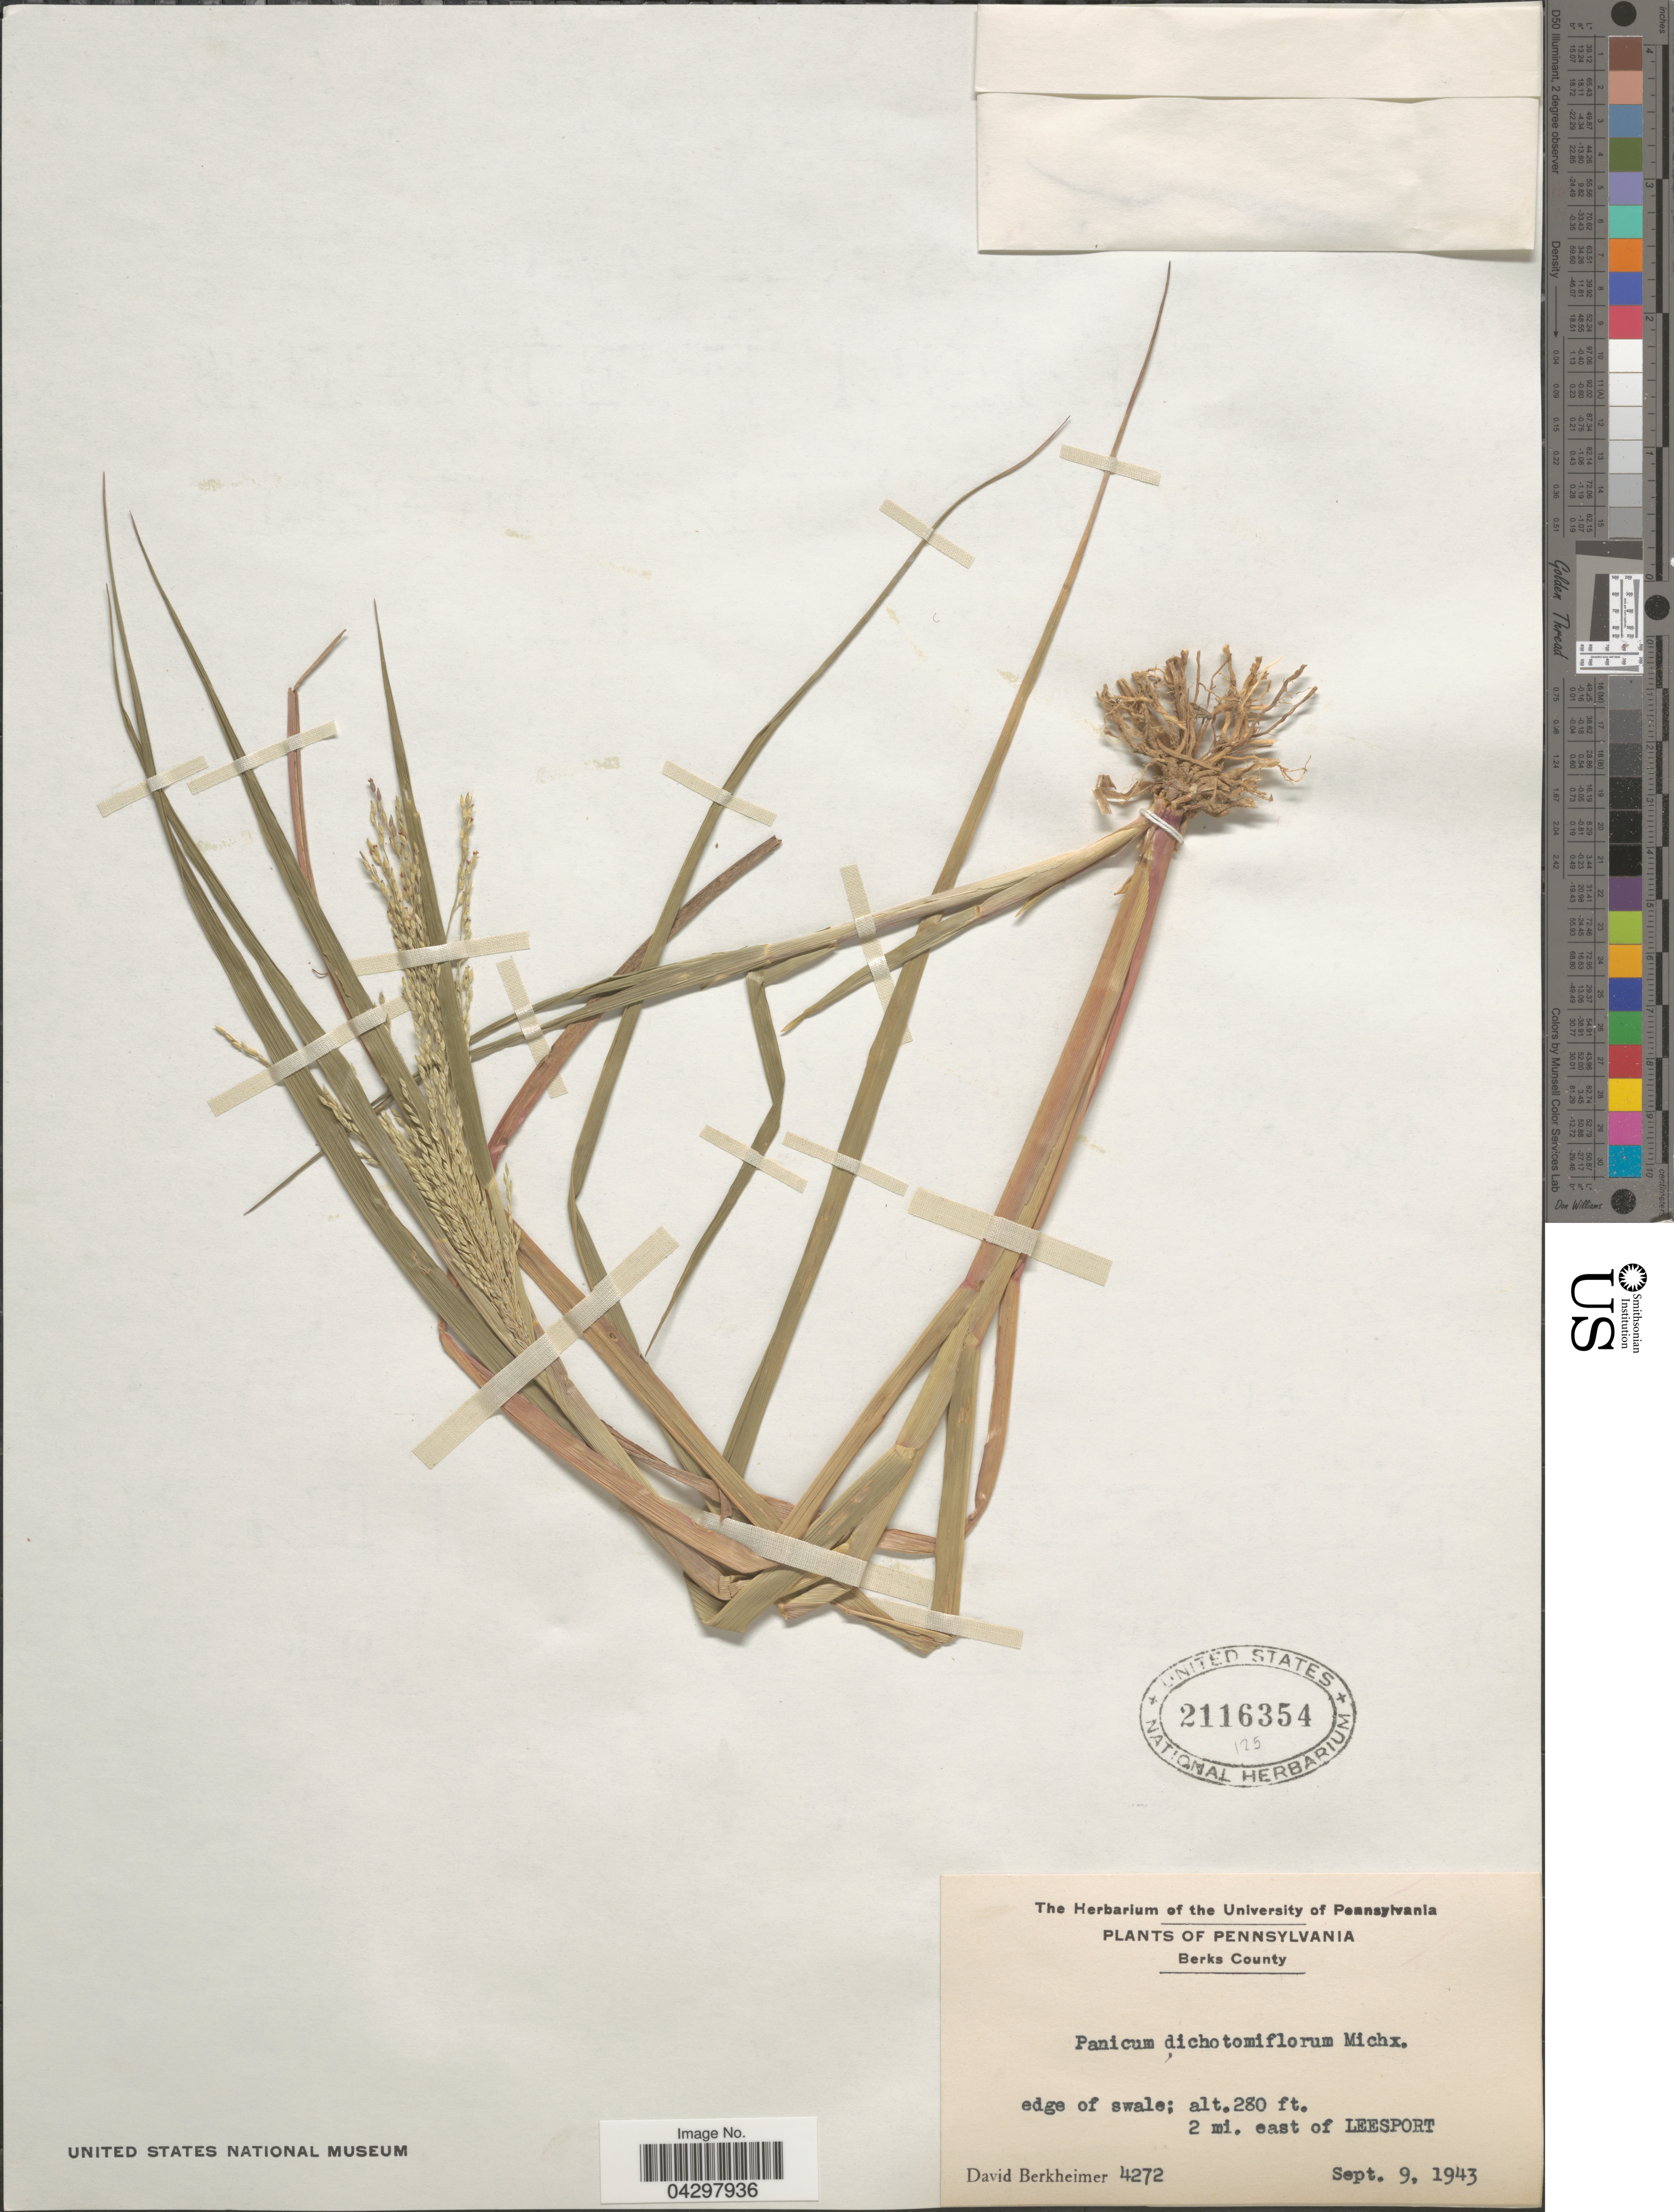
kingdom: Plantae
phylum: Tracheophyta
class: Liliopsida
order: Poales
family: Poaceae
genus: Panicum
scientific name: Panicum dichotomiflorum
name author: Michx.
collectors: D. Berkheimer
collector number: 4272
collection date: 1943-09-09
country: United States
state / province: Pennsylvania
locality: Berks County. Edge of swale. 2 mi. east of Leesport.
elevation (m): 85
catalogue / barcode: US 2116354